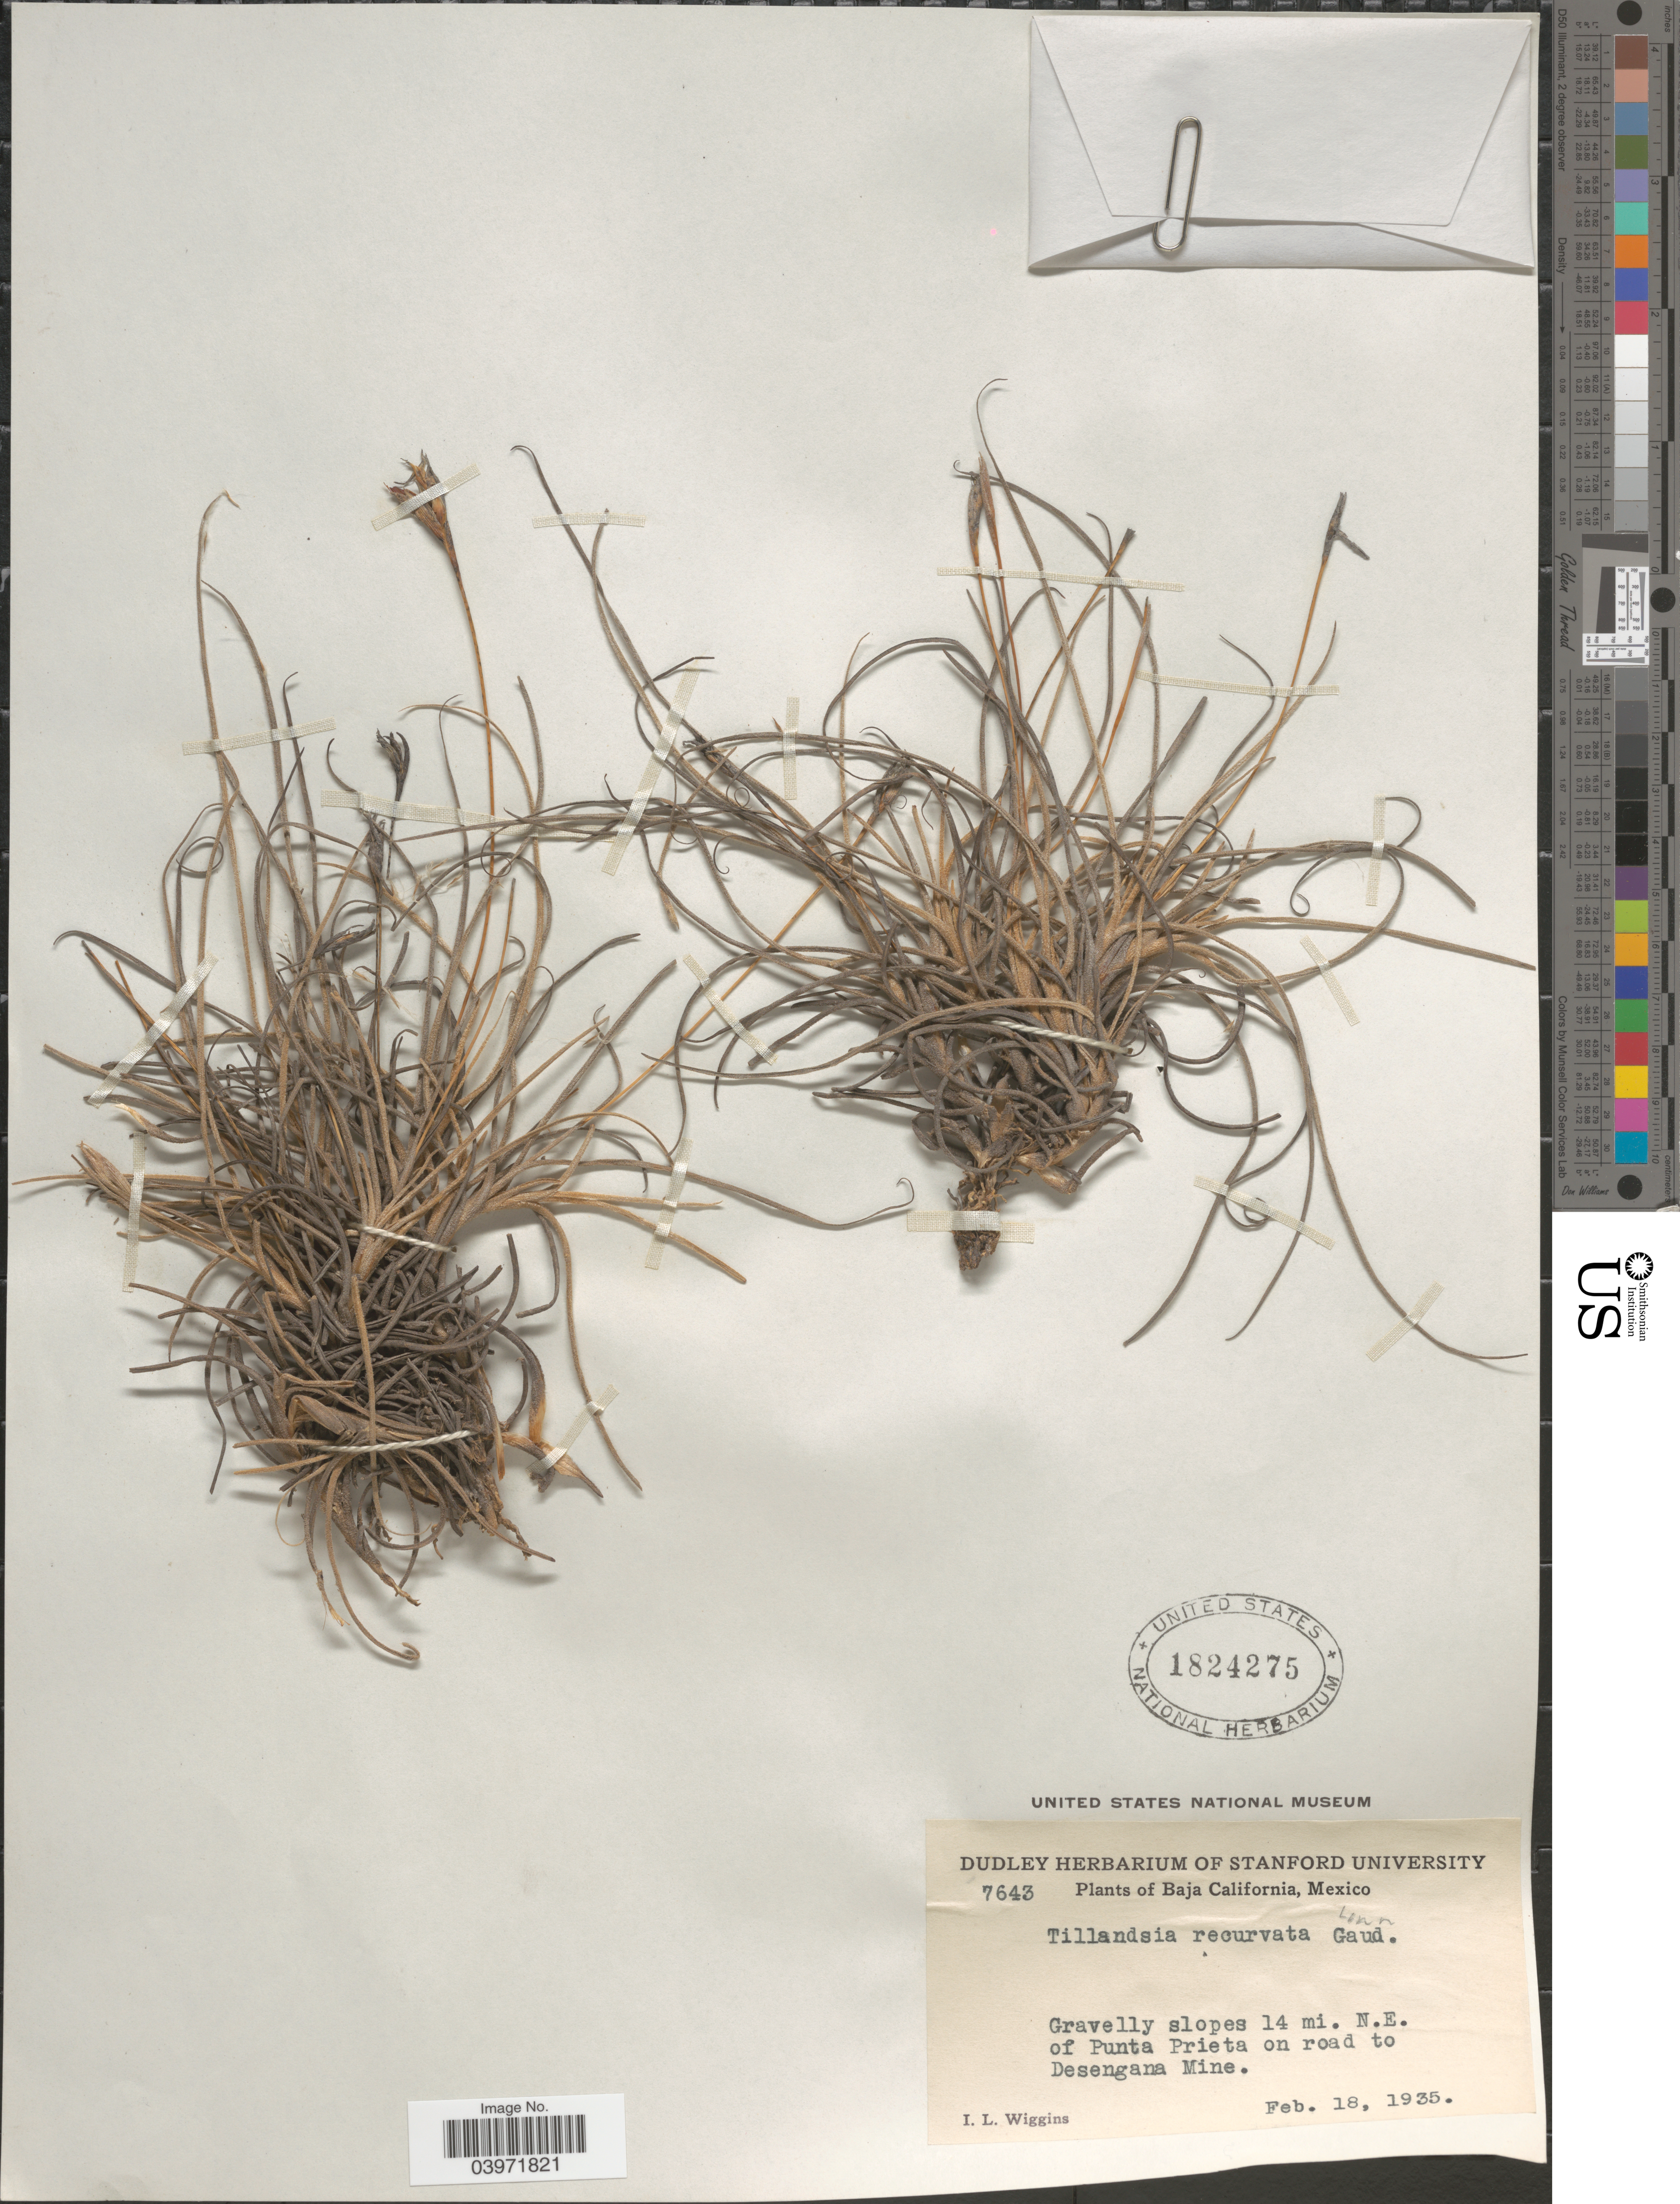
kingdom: Plantae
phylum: Tracheophyta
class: Liliopsida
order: Poales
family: Bromeliaceae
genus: Tillandsia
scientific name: Tillandsia recurvata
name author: L.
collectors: I. L. Wiggins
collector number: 7643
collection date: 1935-02-18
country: Mexico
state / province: Baja California Norte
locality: Gravelly slopes 14 mi. N.E. of Punta Prieta on road to Desengana Mine.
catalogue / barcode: US 1824275